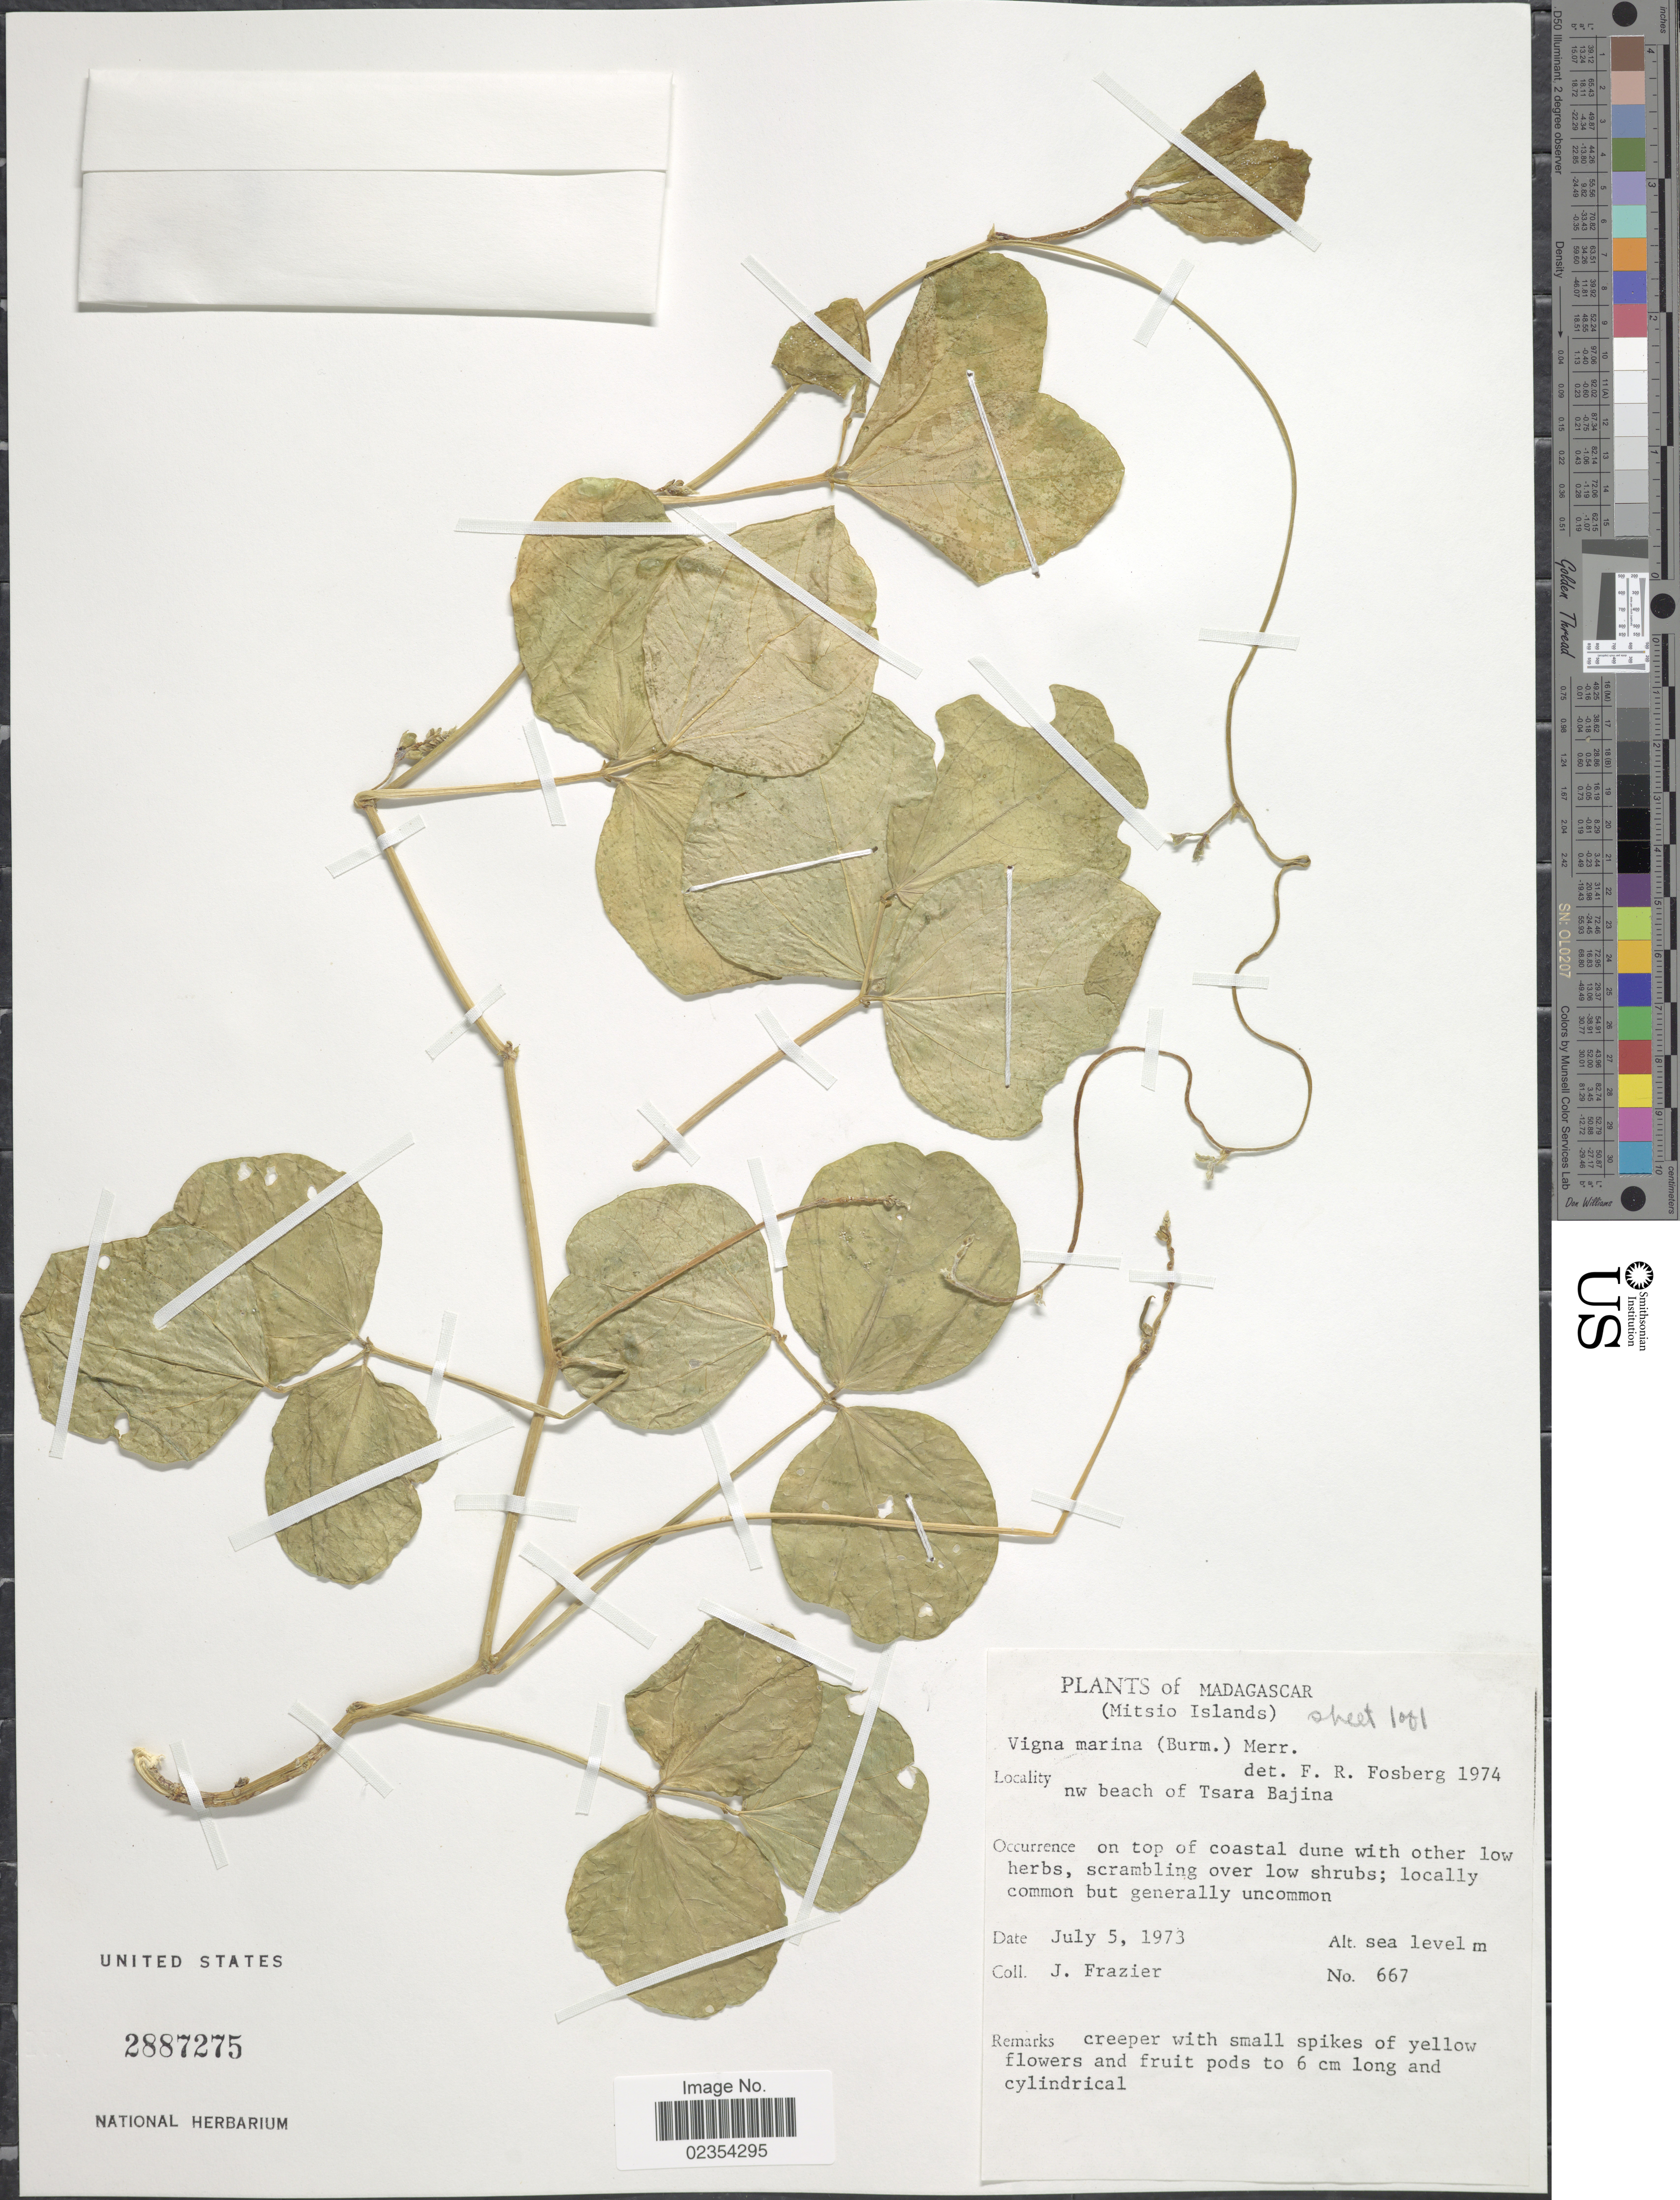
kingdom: Plantae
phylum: Tracheophyta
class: Magnoliopsida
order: Fabales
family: Fabaceae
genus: Vigna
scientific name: Vigna marina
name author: (Burm.) Merr.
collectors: J. Frazier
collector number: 667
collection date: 1973-07-05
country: Madagascar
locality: (Mitsio Islands), nw beach of Tsara Bajina, on top of coastal dune.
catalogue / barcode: US 2887275